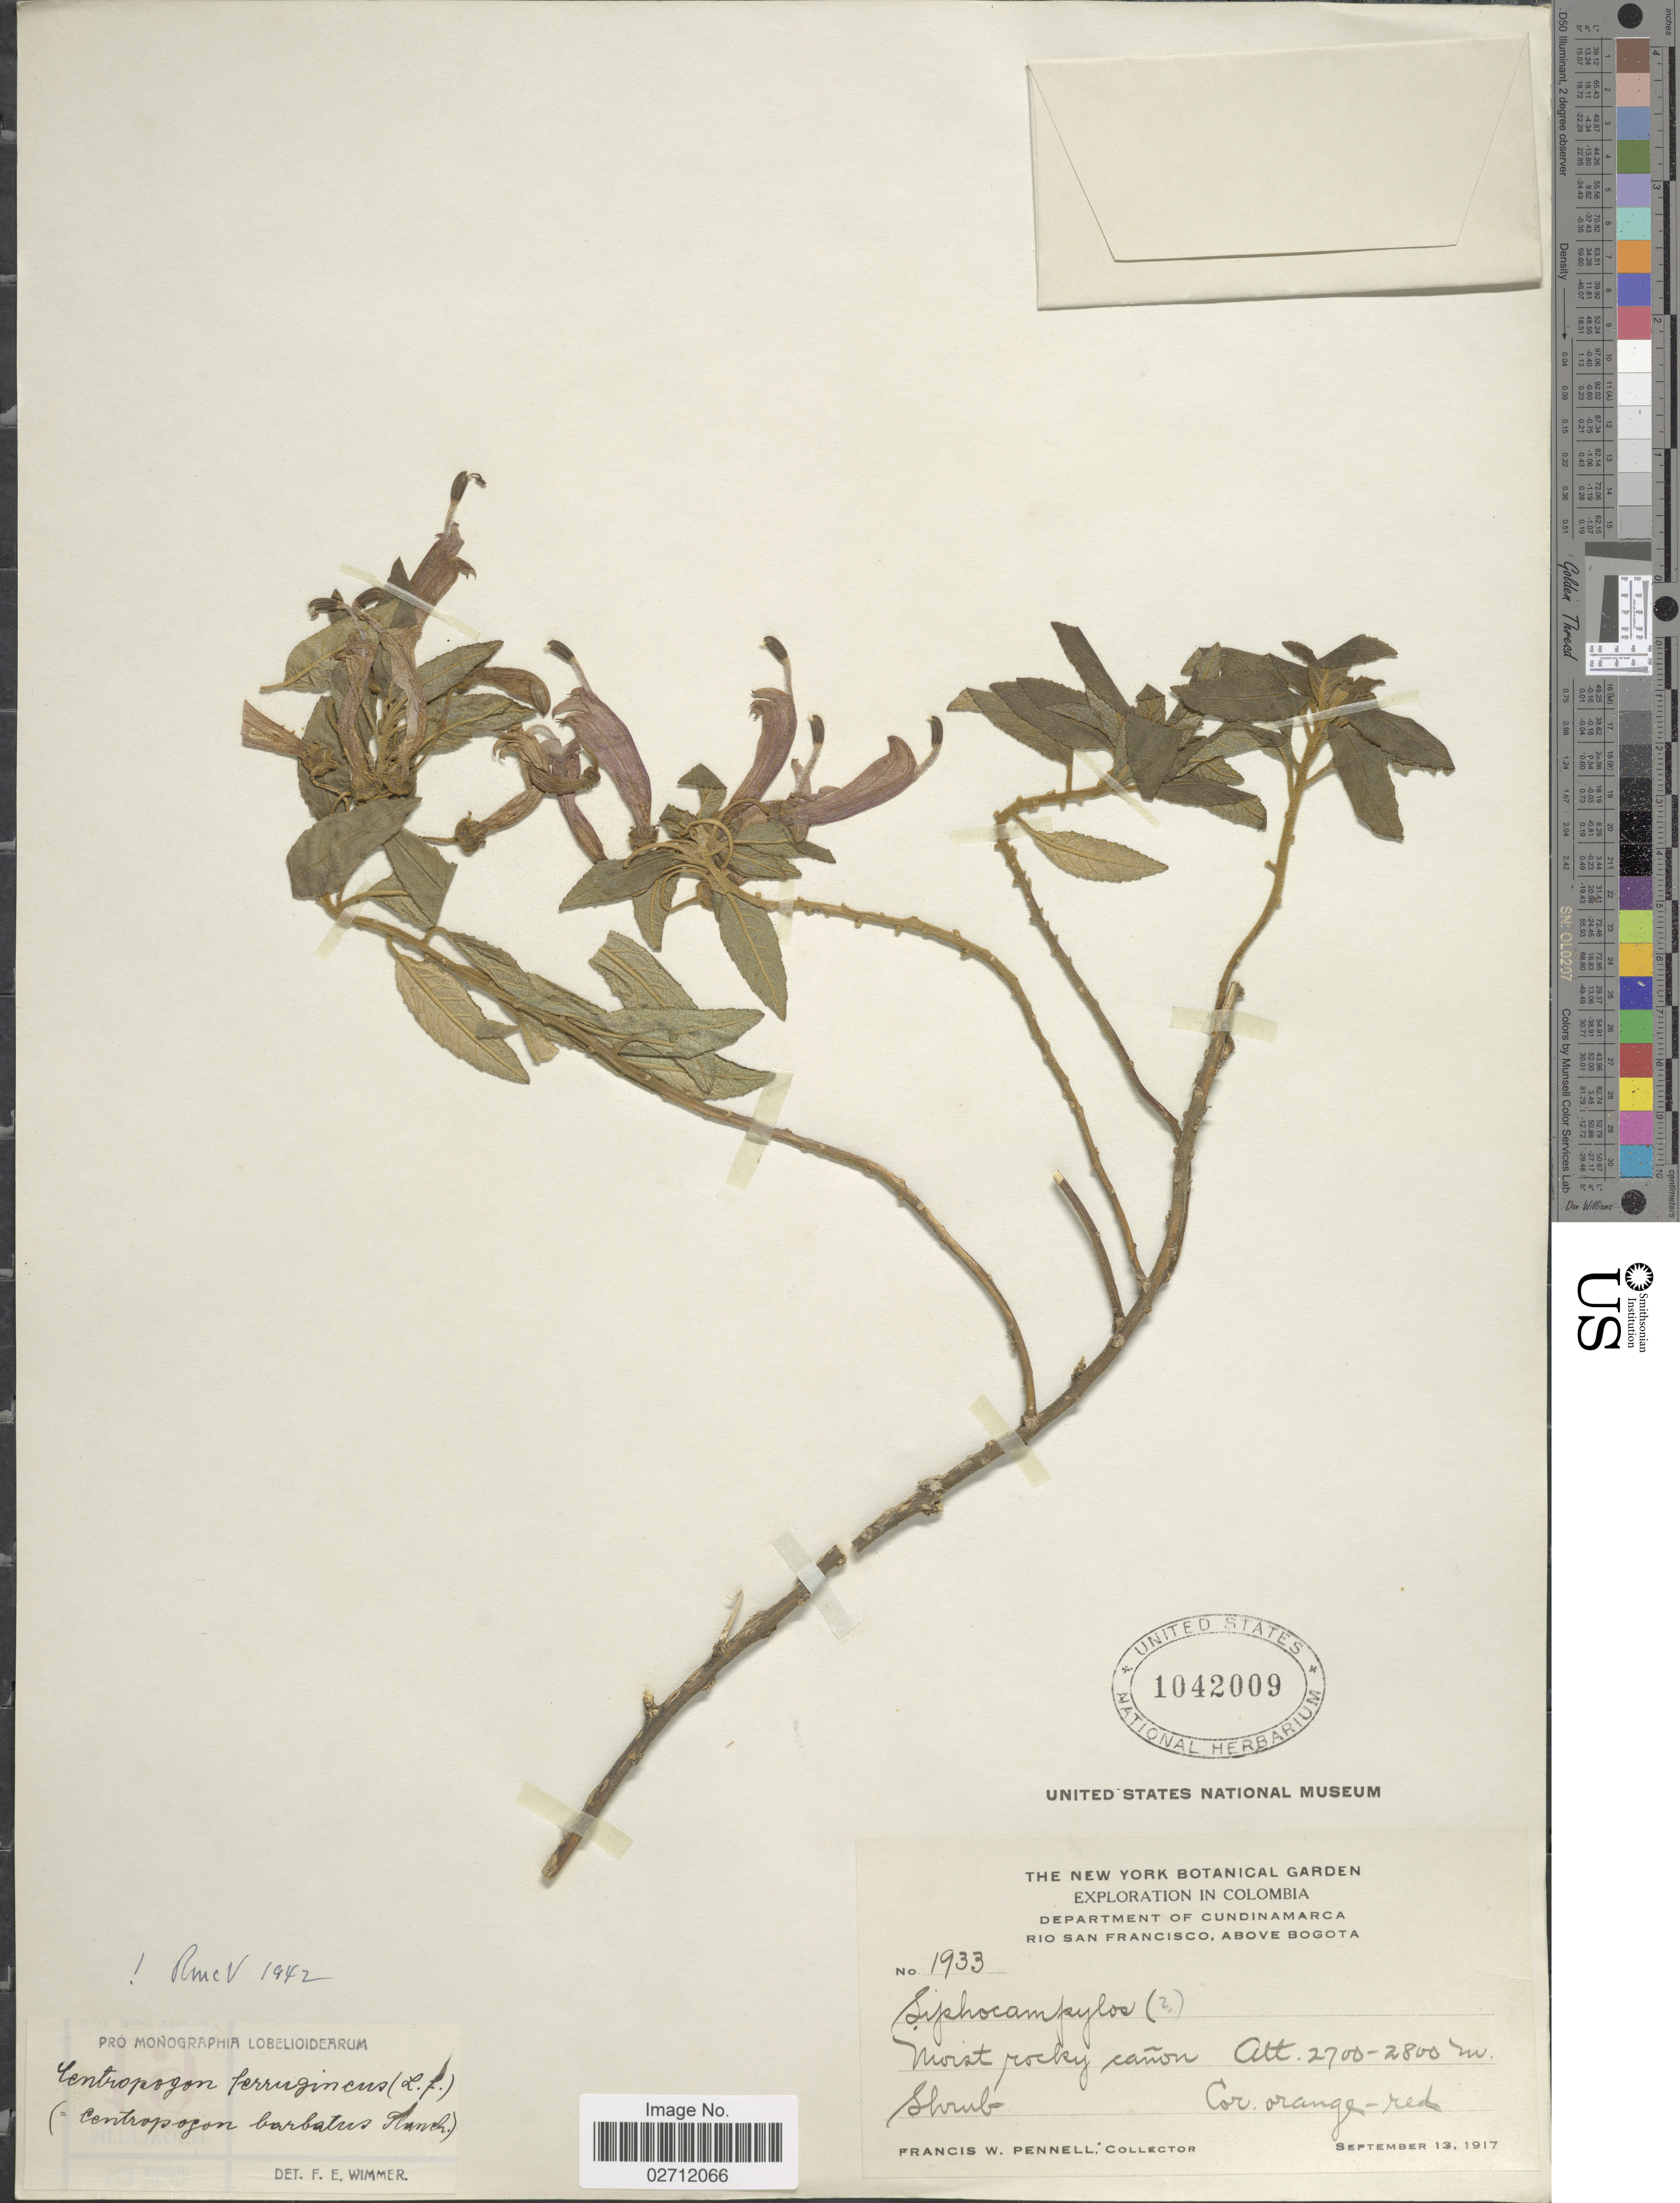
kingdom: Plantae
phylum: Tracheophyta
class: Magnoliopsida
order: Asterales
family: Campanulaceae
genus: Centropogon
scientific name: Centropogon ferrugineus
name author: (L. f.) Gleason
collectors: F. W. Pennell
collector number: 1933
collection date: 1917-09-13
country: Colombia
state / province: Cundinamarca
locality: Rio San Francisco, above Bogota, moist rocky canyon.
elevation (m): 2700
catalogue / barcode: US 1042009